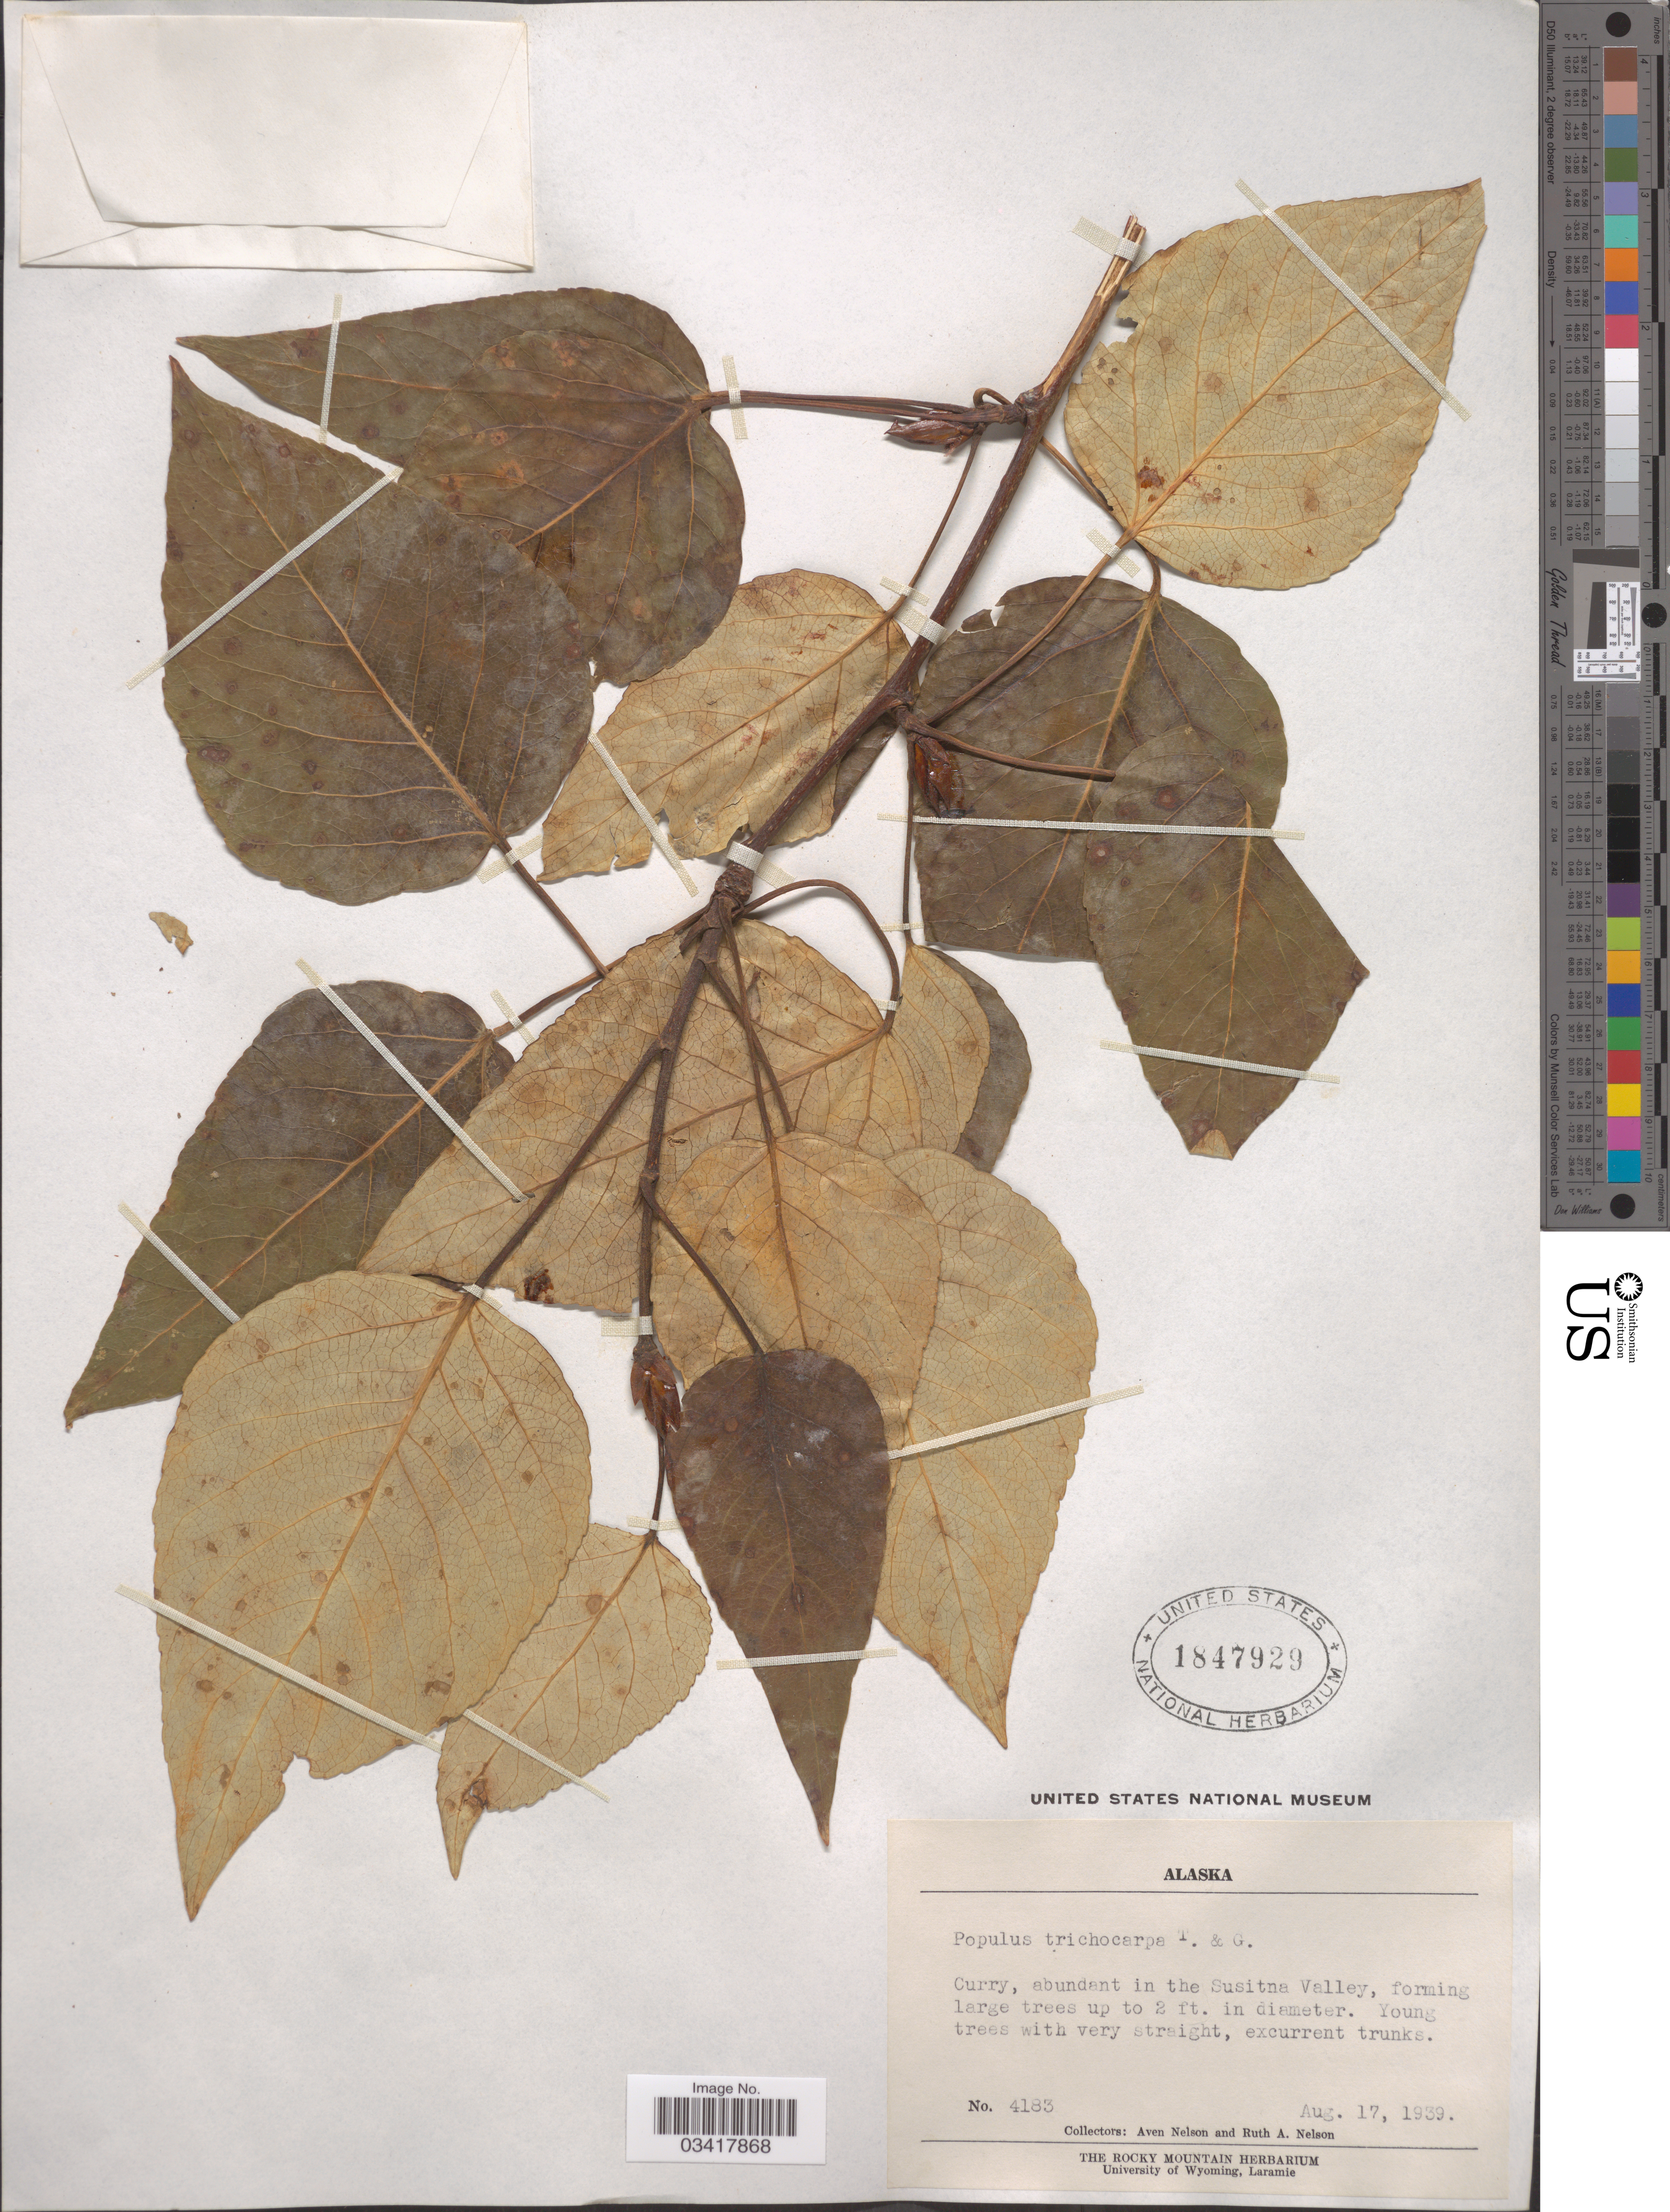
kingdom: Plantae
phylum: Tracheophyta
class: Magnoliopsida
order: Malpighiales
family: Salicaceae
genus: Populus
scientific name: Populus trichocarpa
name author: Torr. & A. Gray ex W. Hook.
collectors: A. Nelson & R. A. Nelson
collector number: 4183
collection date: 1939-08-17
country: United States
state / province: Alaska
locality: Susitna Valley.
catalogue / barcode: US 1847929